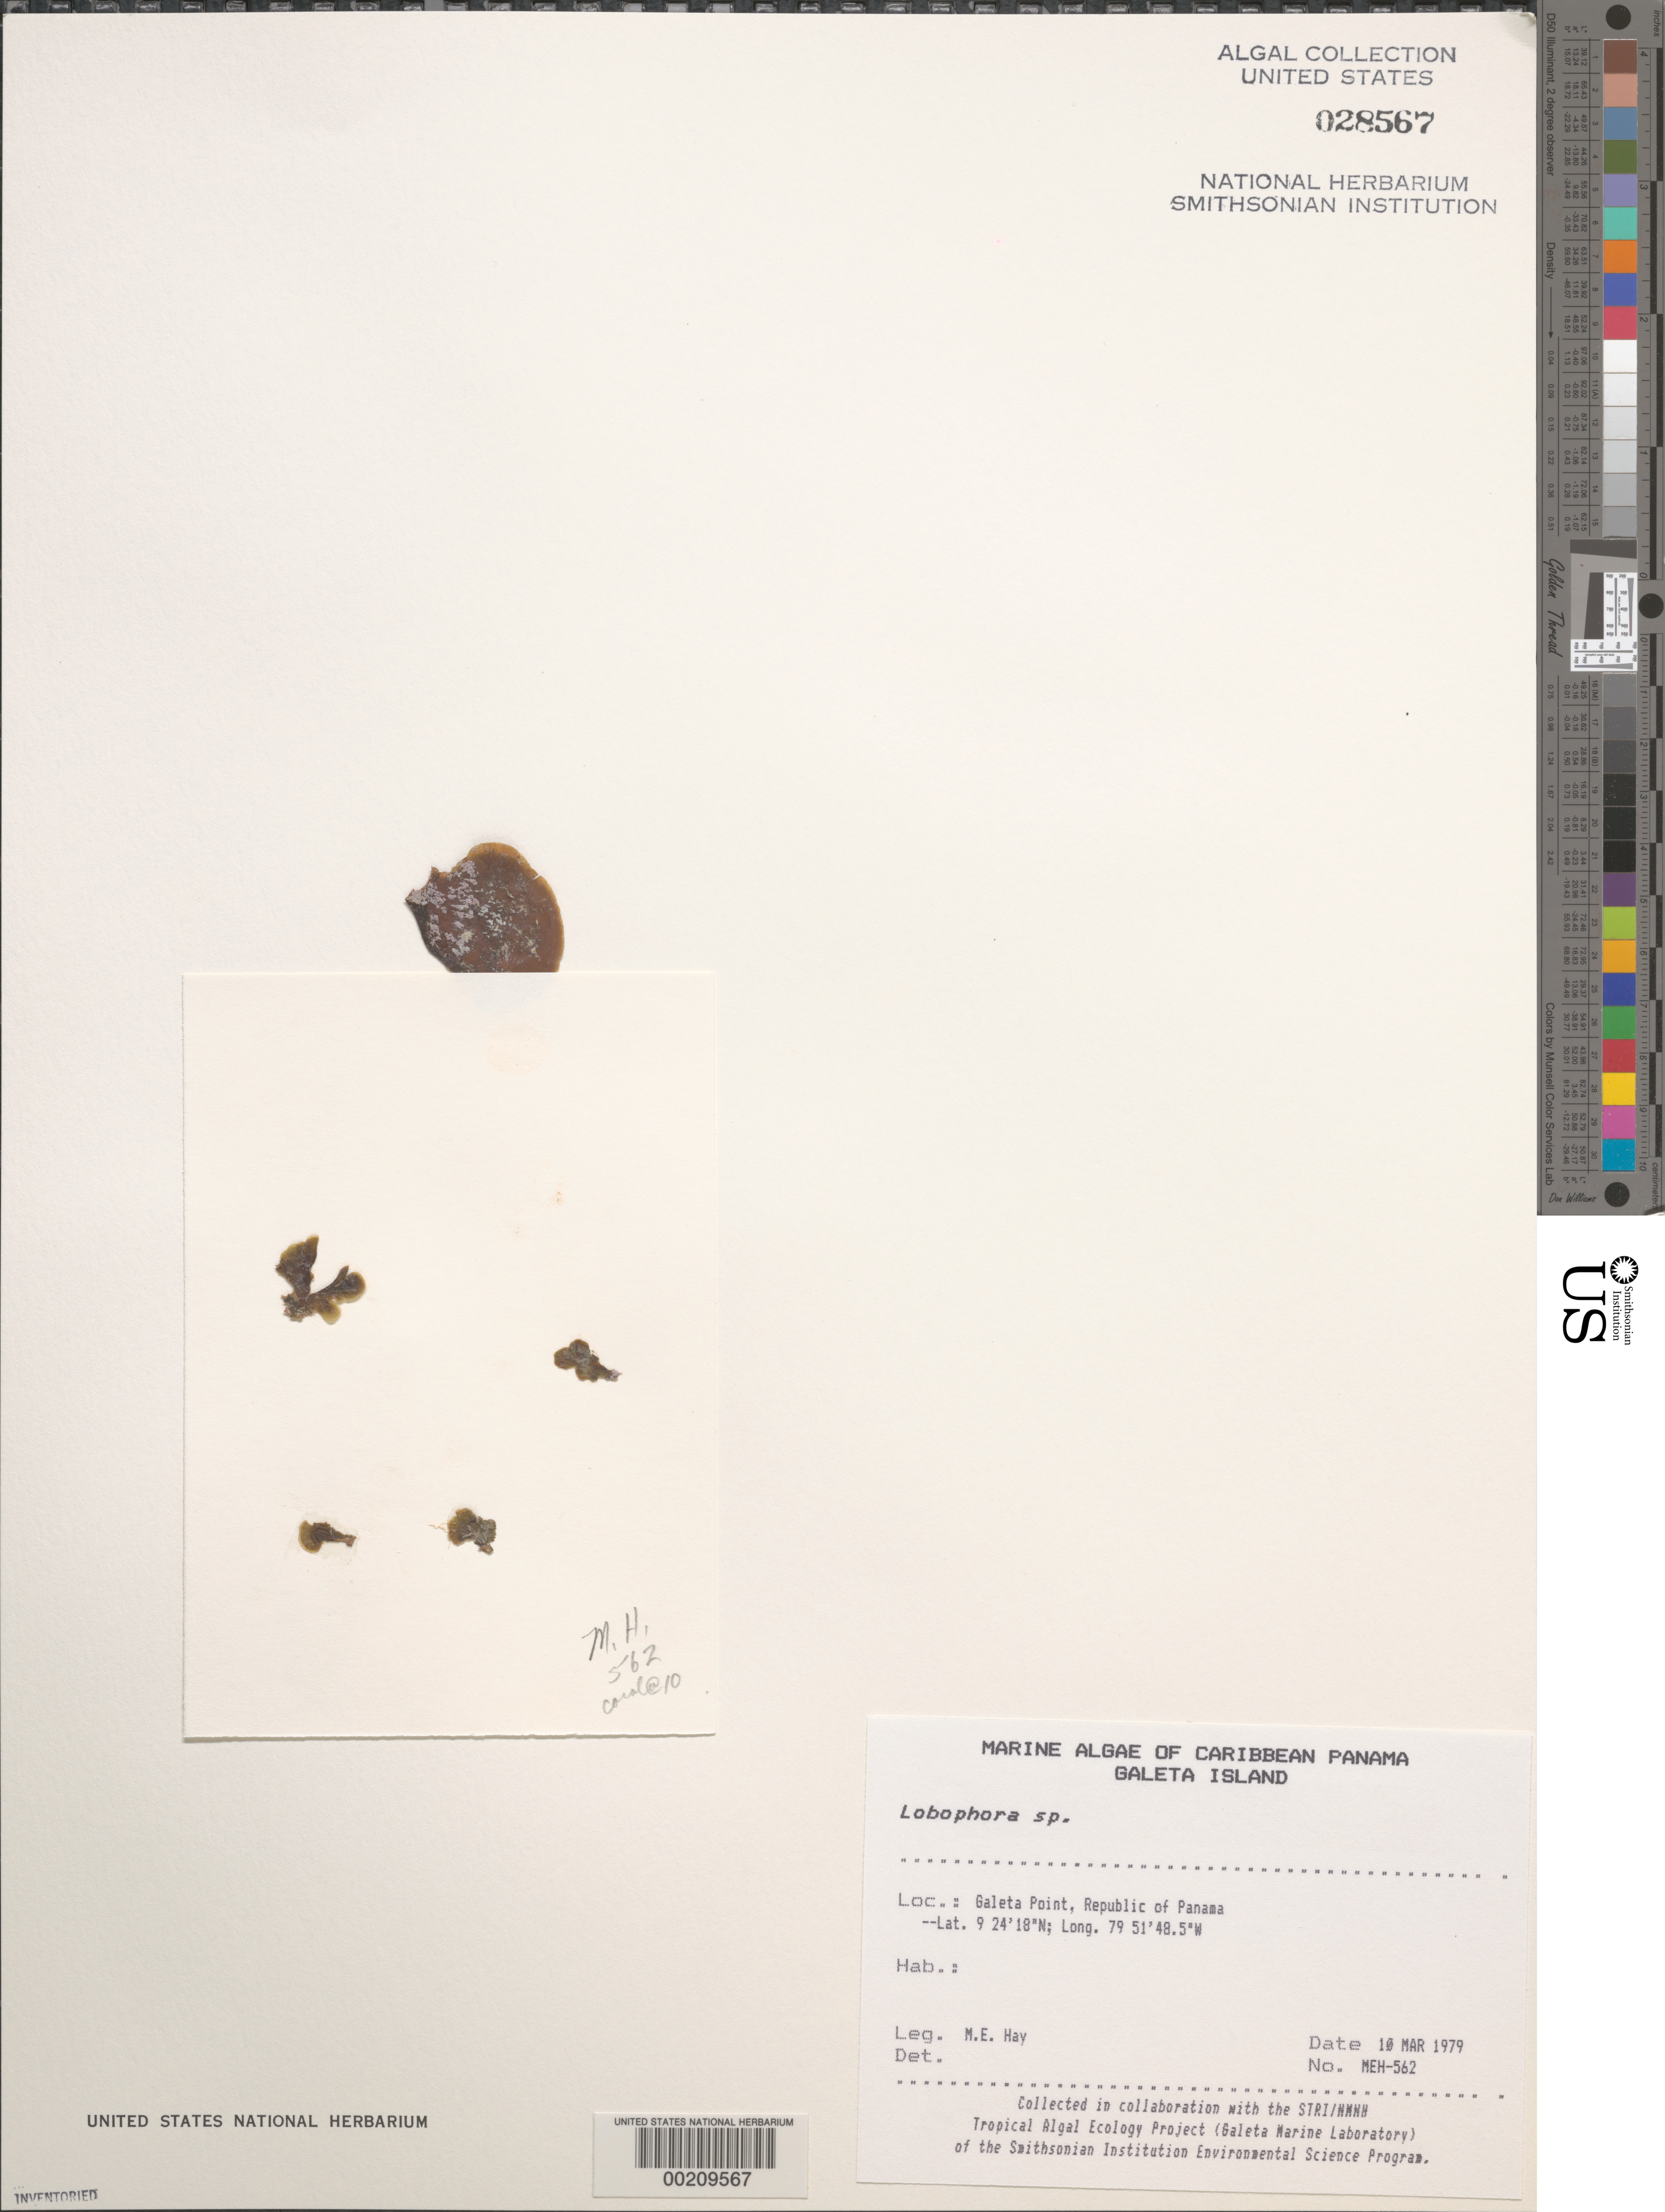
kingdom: Chromista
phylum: Ochrophyta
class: Phaeophyceae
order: Dictyotales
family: Dictyotaceae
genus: Lobophora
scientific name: Lobophora sp.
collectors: M. E. Hay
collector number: MEH-562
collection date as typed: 10 Mar 1979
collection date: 1979-03-10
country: Panama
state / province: Colón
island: Galeta Island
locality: Galeta Point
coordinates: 9 24' 18" N, 79 51' 48.5" W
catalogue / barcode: US 28567